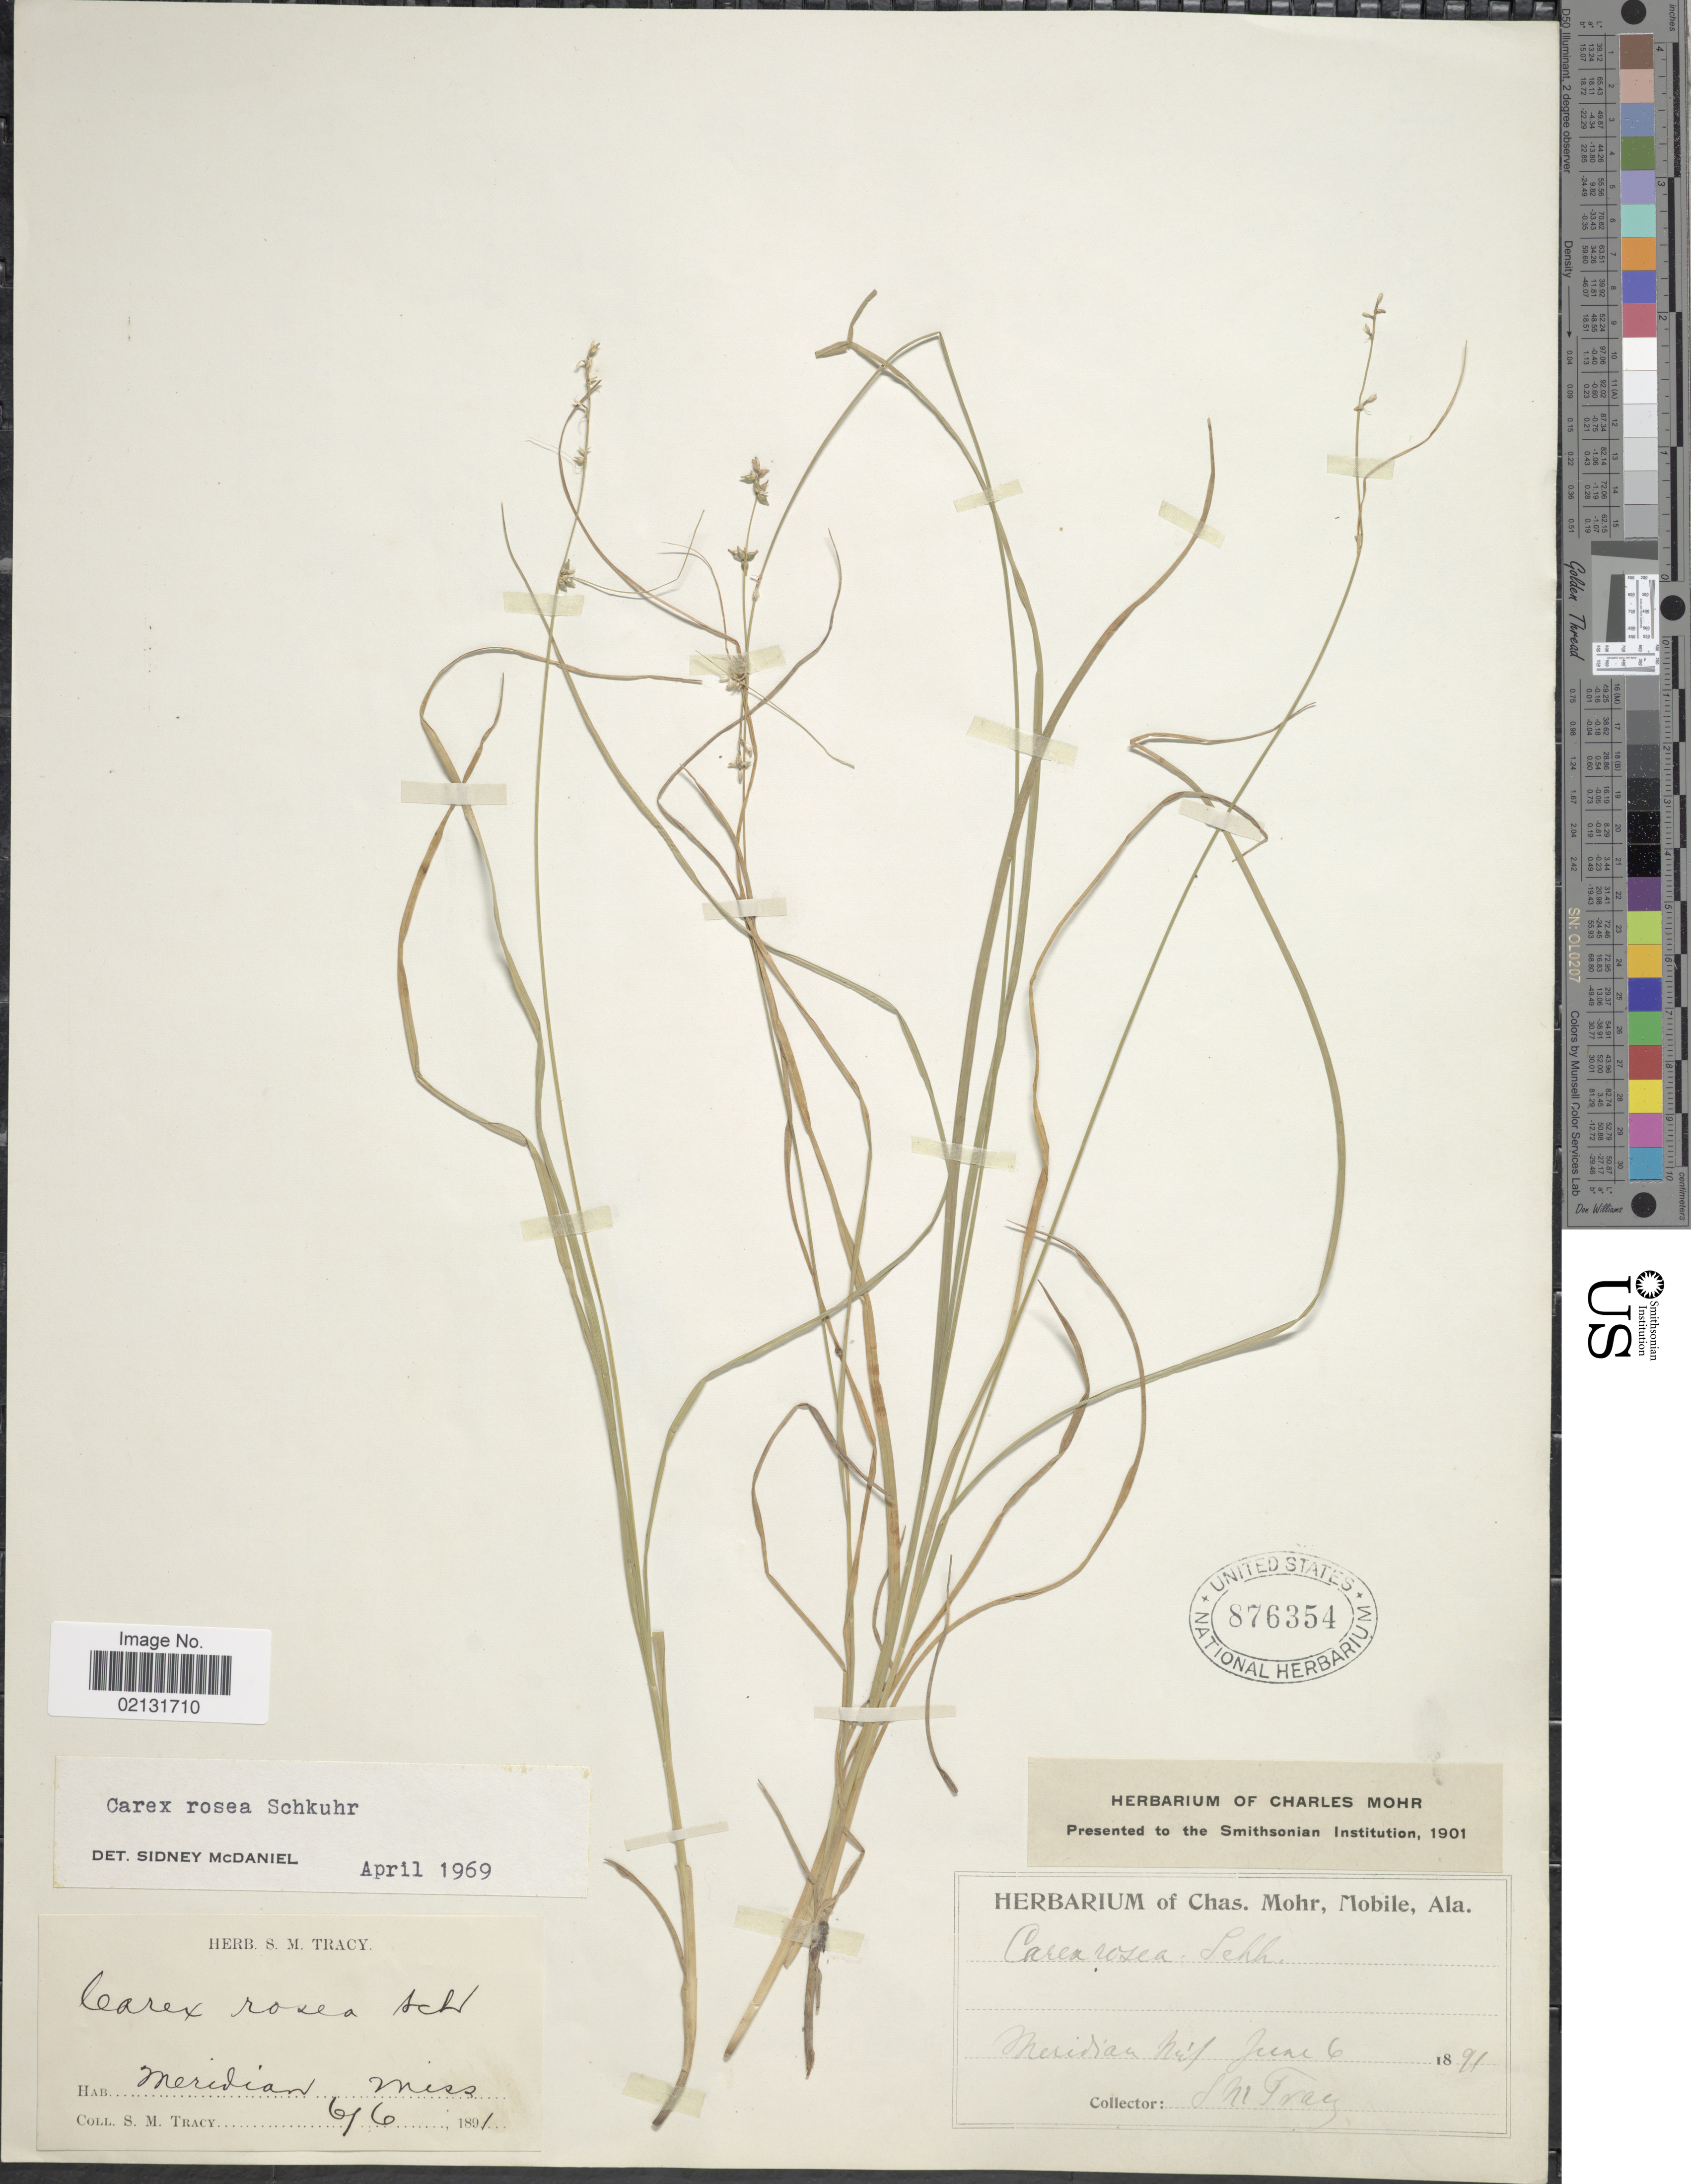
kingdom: Plantae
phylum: Tracheophyta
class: Liliopsida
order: Poales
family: Cyperaceae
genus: Carex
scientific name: Carex rosea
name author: Willd.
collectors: S. M. Tracy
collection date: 1891-06-06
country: United States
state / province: Mississippi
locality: Meridian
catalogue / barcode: US 876354